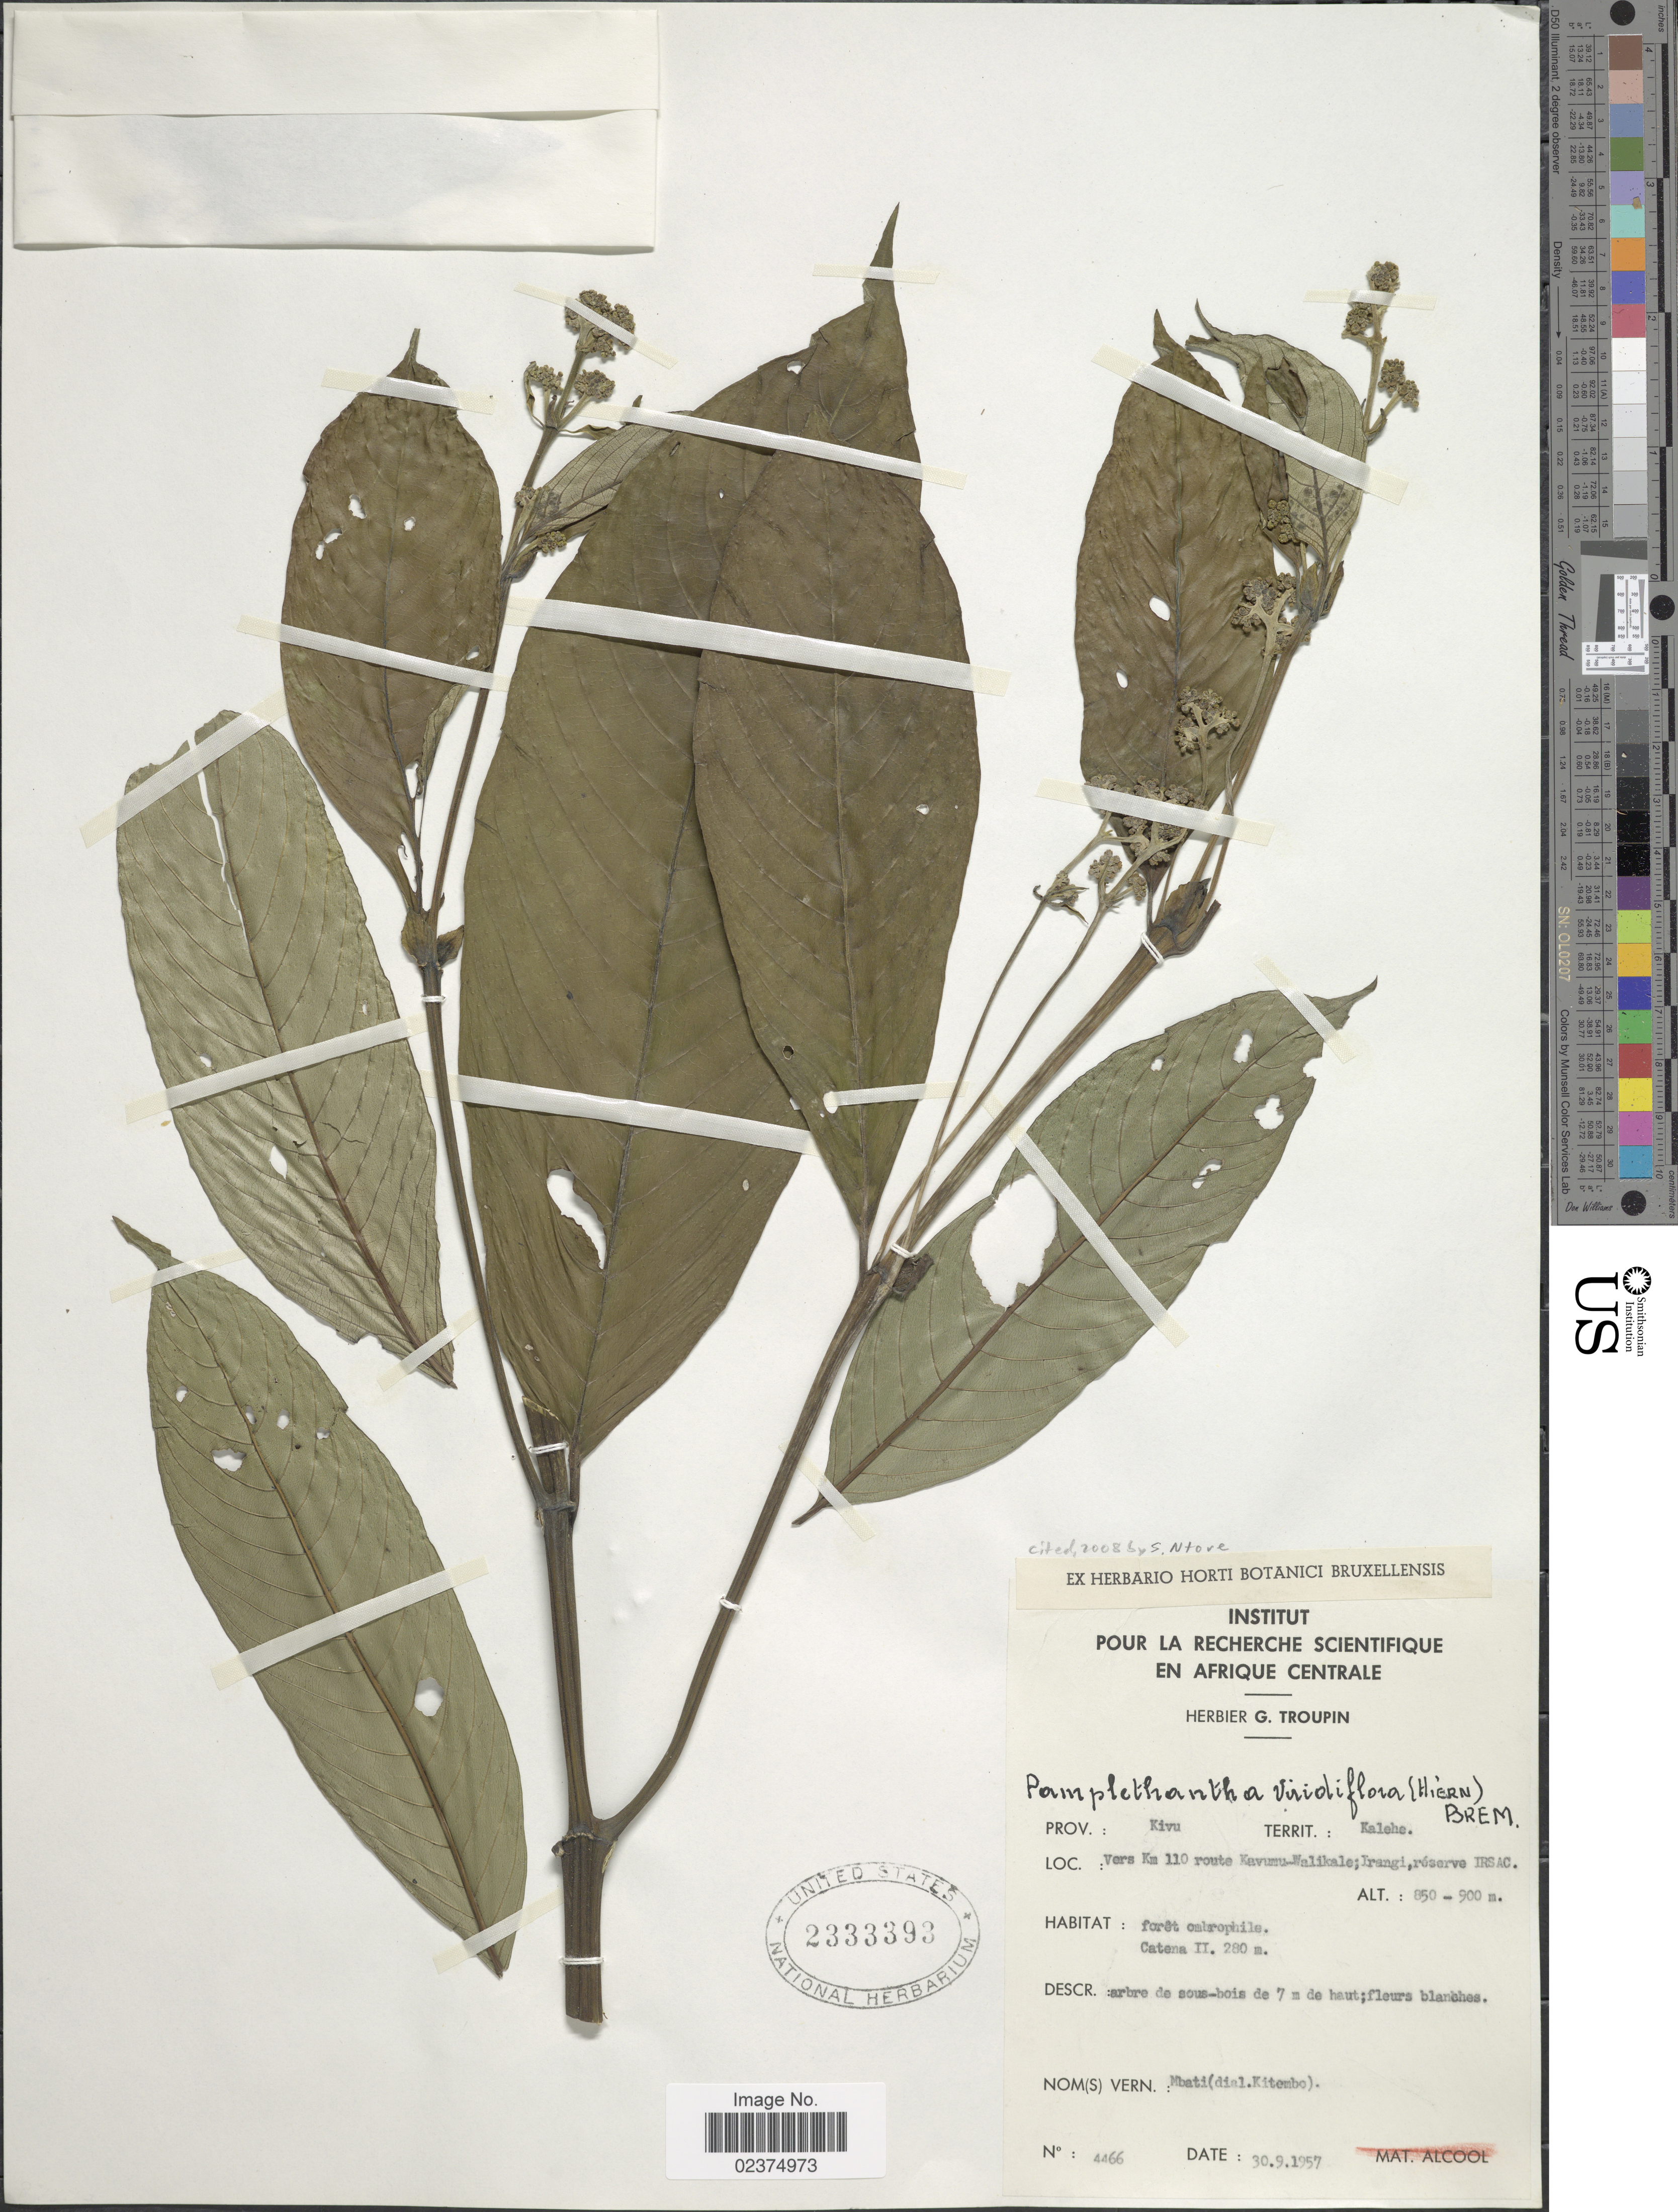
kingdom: Plantae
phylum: Tracheophyta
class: Magnoliopsida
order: Gentianales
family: Rubiaceae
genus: Pauridiantha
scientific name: Pauridiantha viridiflora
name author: (Schweinf. ex Hiern) Hepper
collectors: ex herb. G. Troupin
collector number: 4466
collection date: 1957-09-30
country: Kenya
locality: Prov.: Kivu, Territ.: Kalehe, Vers km 110 route Kavumu-Walikale; Irangi, reserve IRSAC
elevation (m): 850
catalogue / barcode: US 2333393